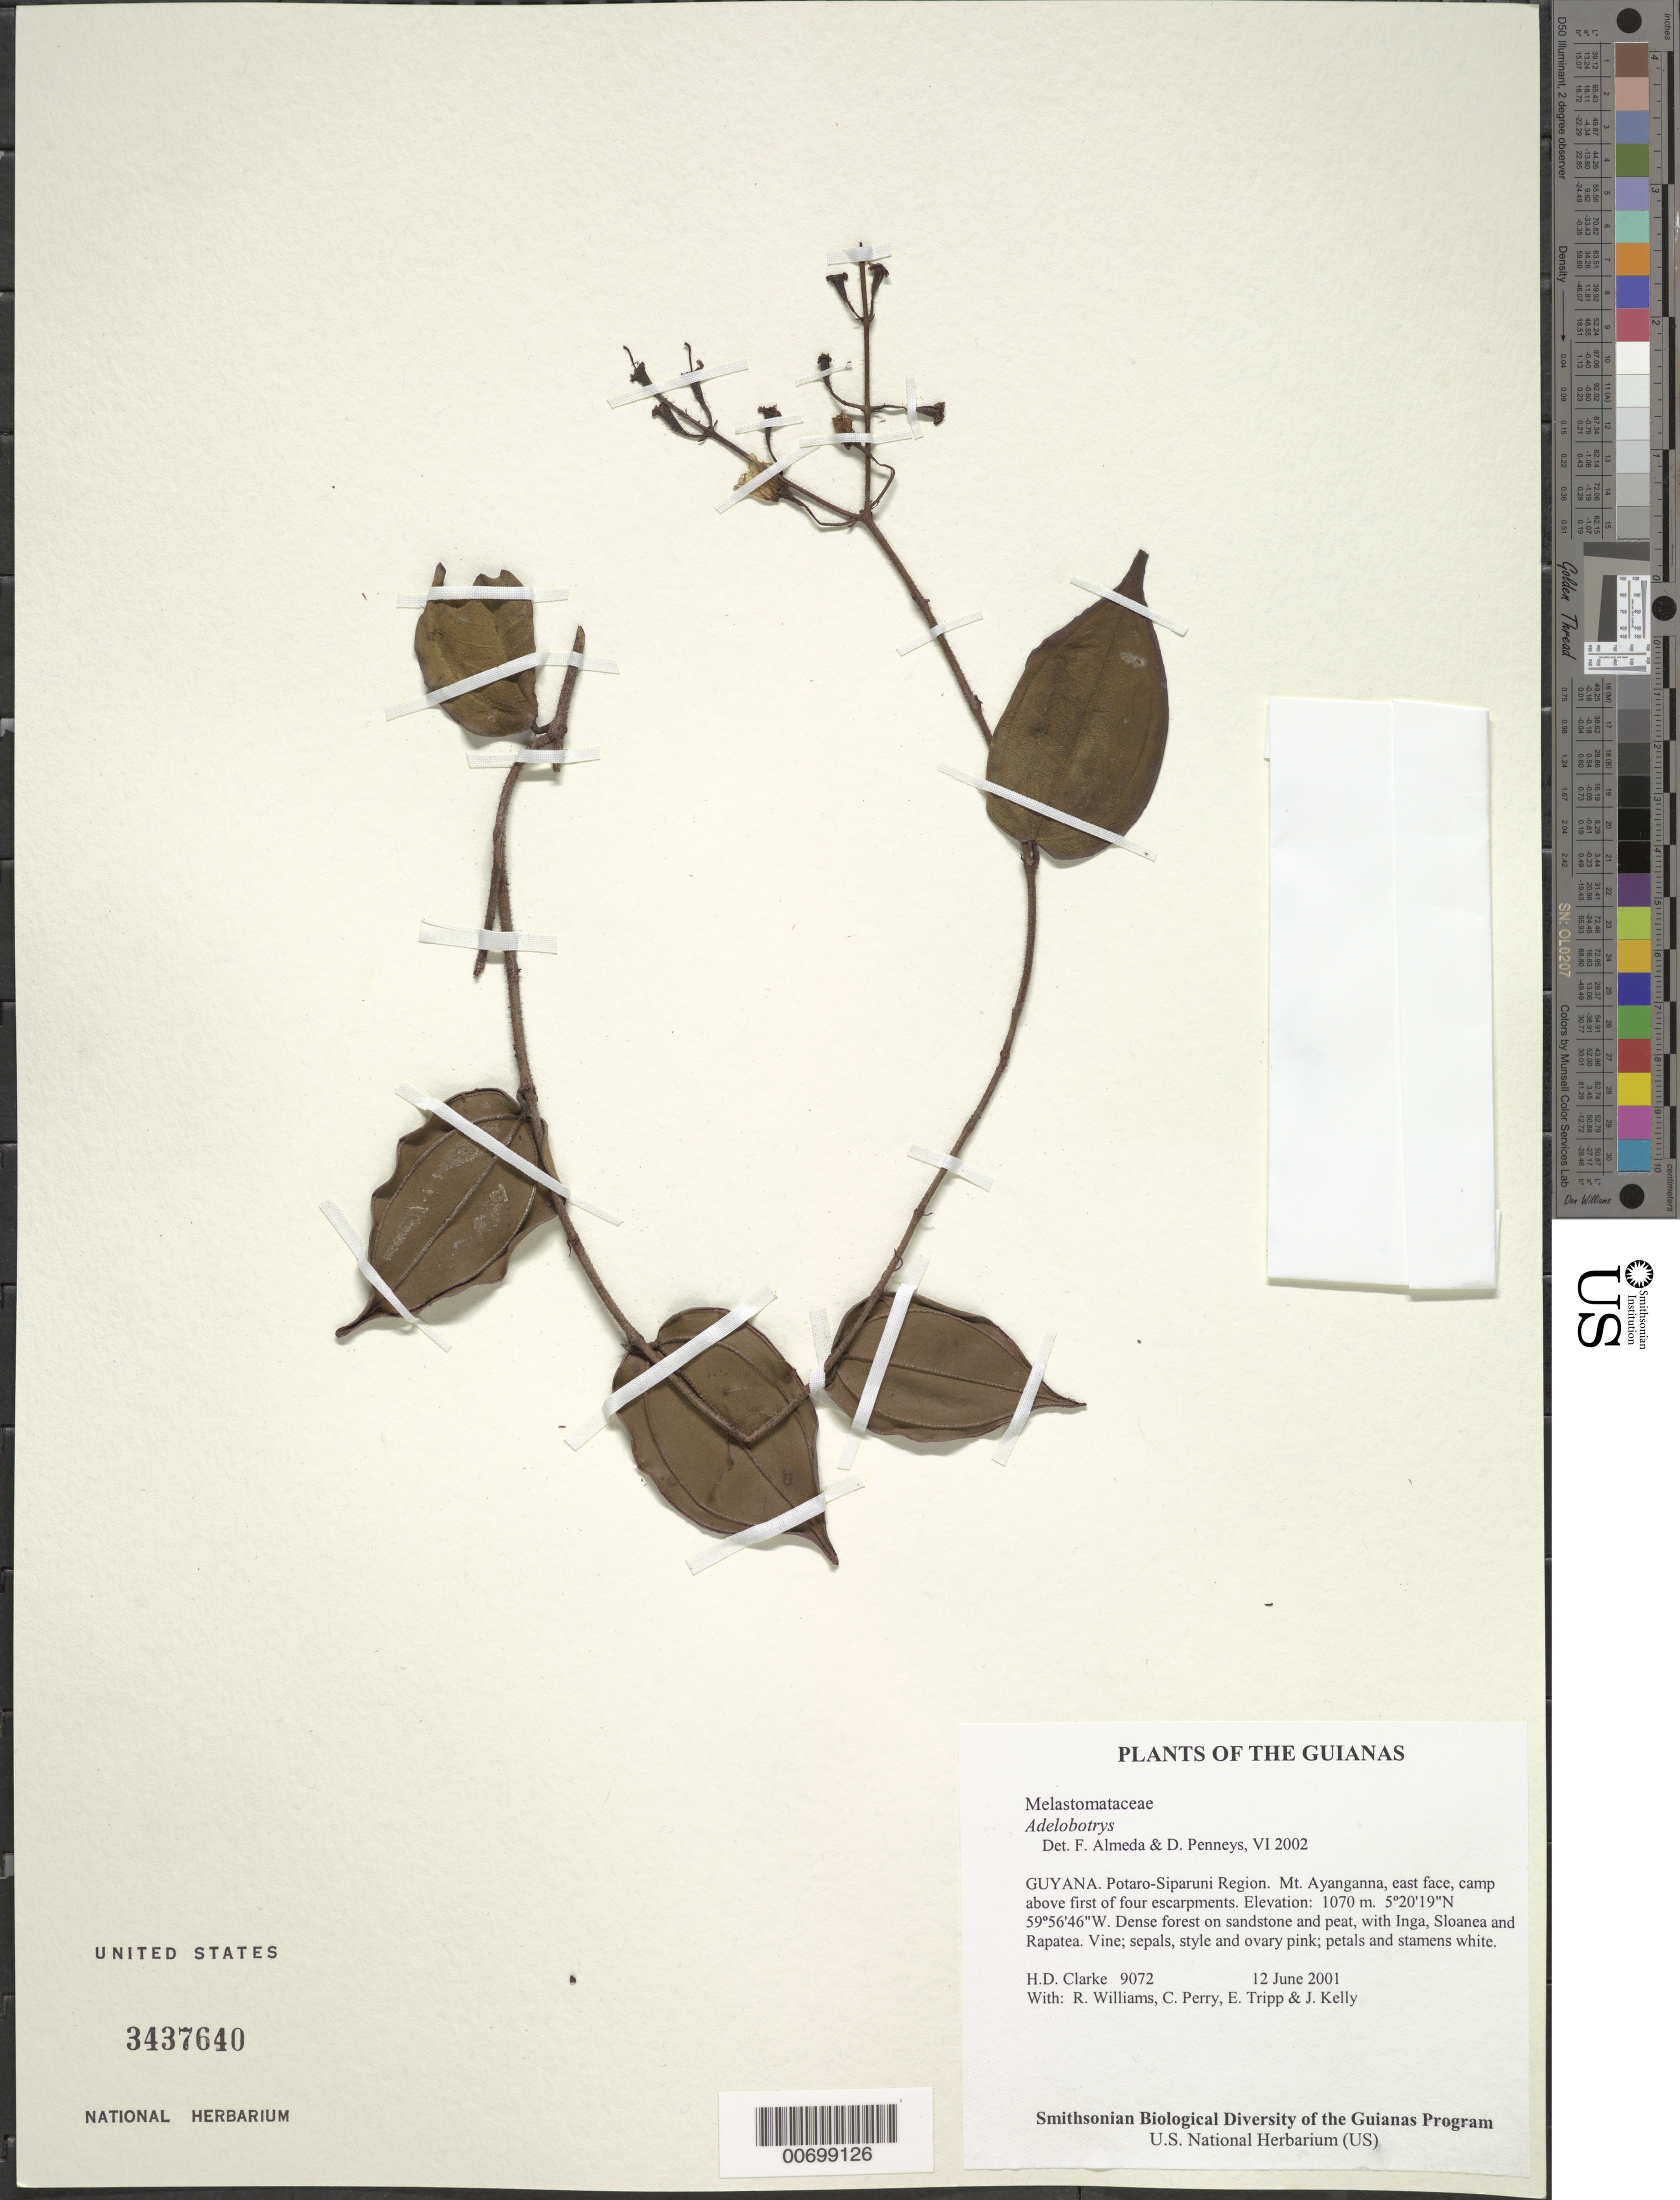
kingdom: Plantae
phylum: Tracheophyta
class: Magnoliopsida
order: Myrtales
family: Melastomataceae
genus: Adelobotrys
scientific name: Adelobotrys sp.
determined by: Almeda, F.; Penneys, D. S.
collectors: H. D. Clarke, R. Williams, C. Perry, E. Tripp & J. Kelly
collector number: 9072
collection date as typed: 12 June 2001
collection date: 2001-06-12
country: Guyana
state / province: Potaro-Siparuni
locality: Mt. Ayanganna, east face, camp above first of four escarpments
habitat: Dense forest on sandstone and peat, with Inga, Sloanea and Rapatea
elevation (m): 1070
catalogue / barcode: US 3437640